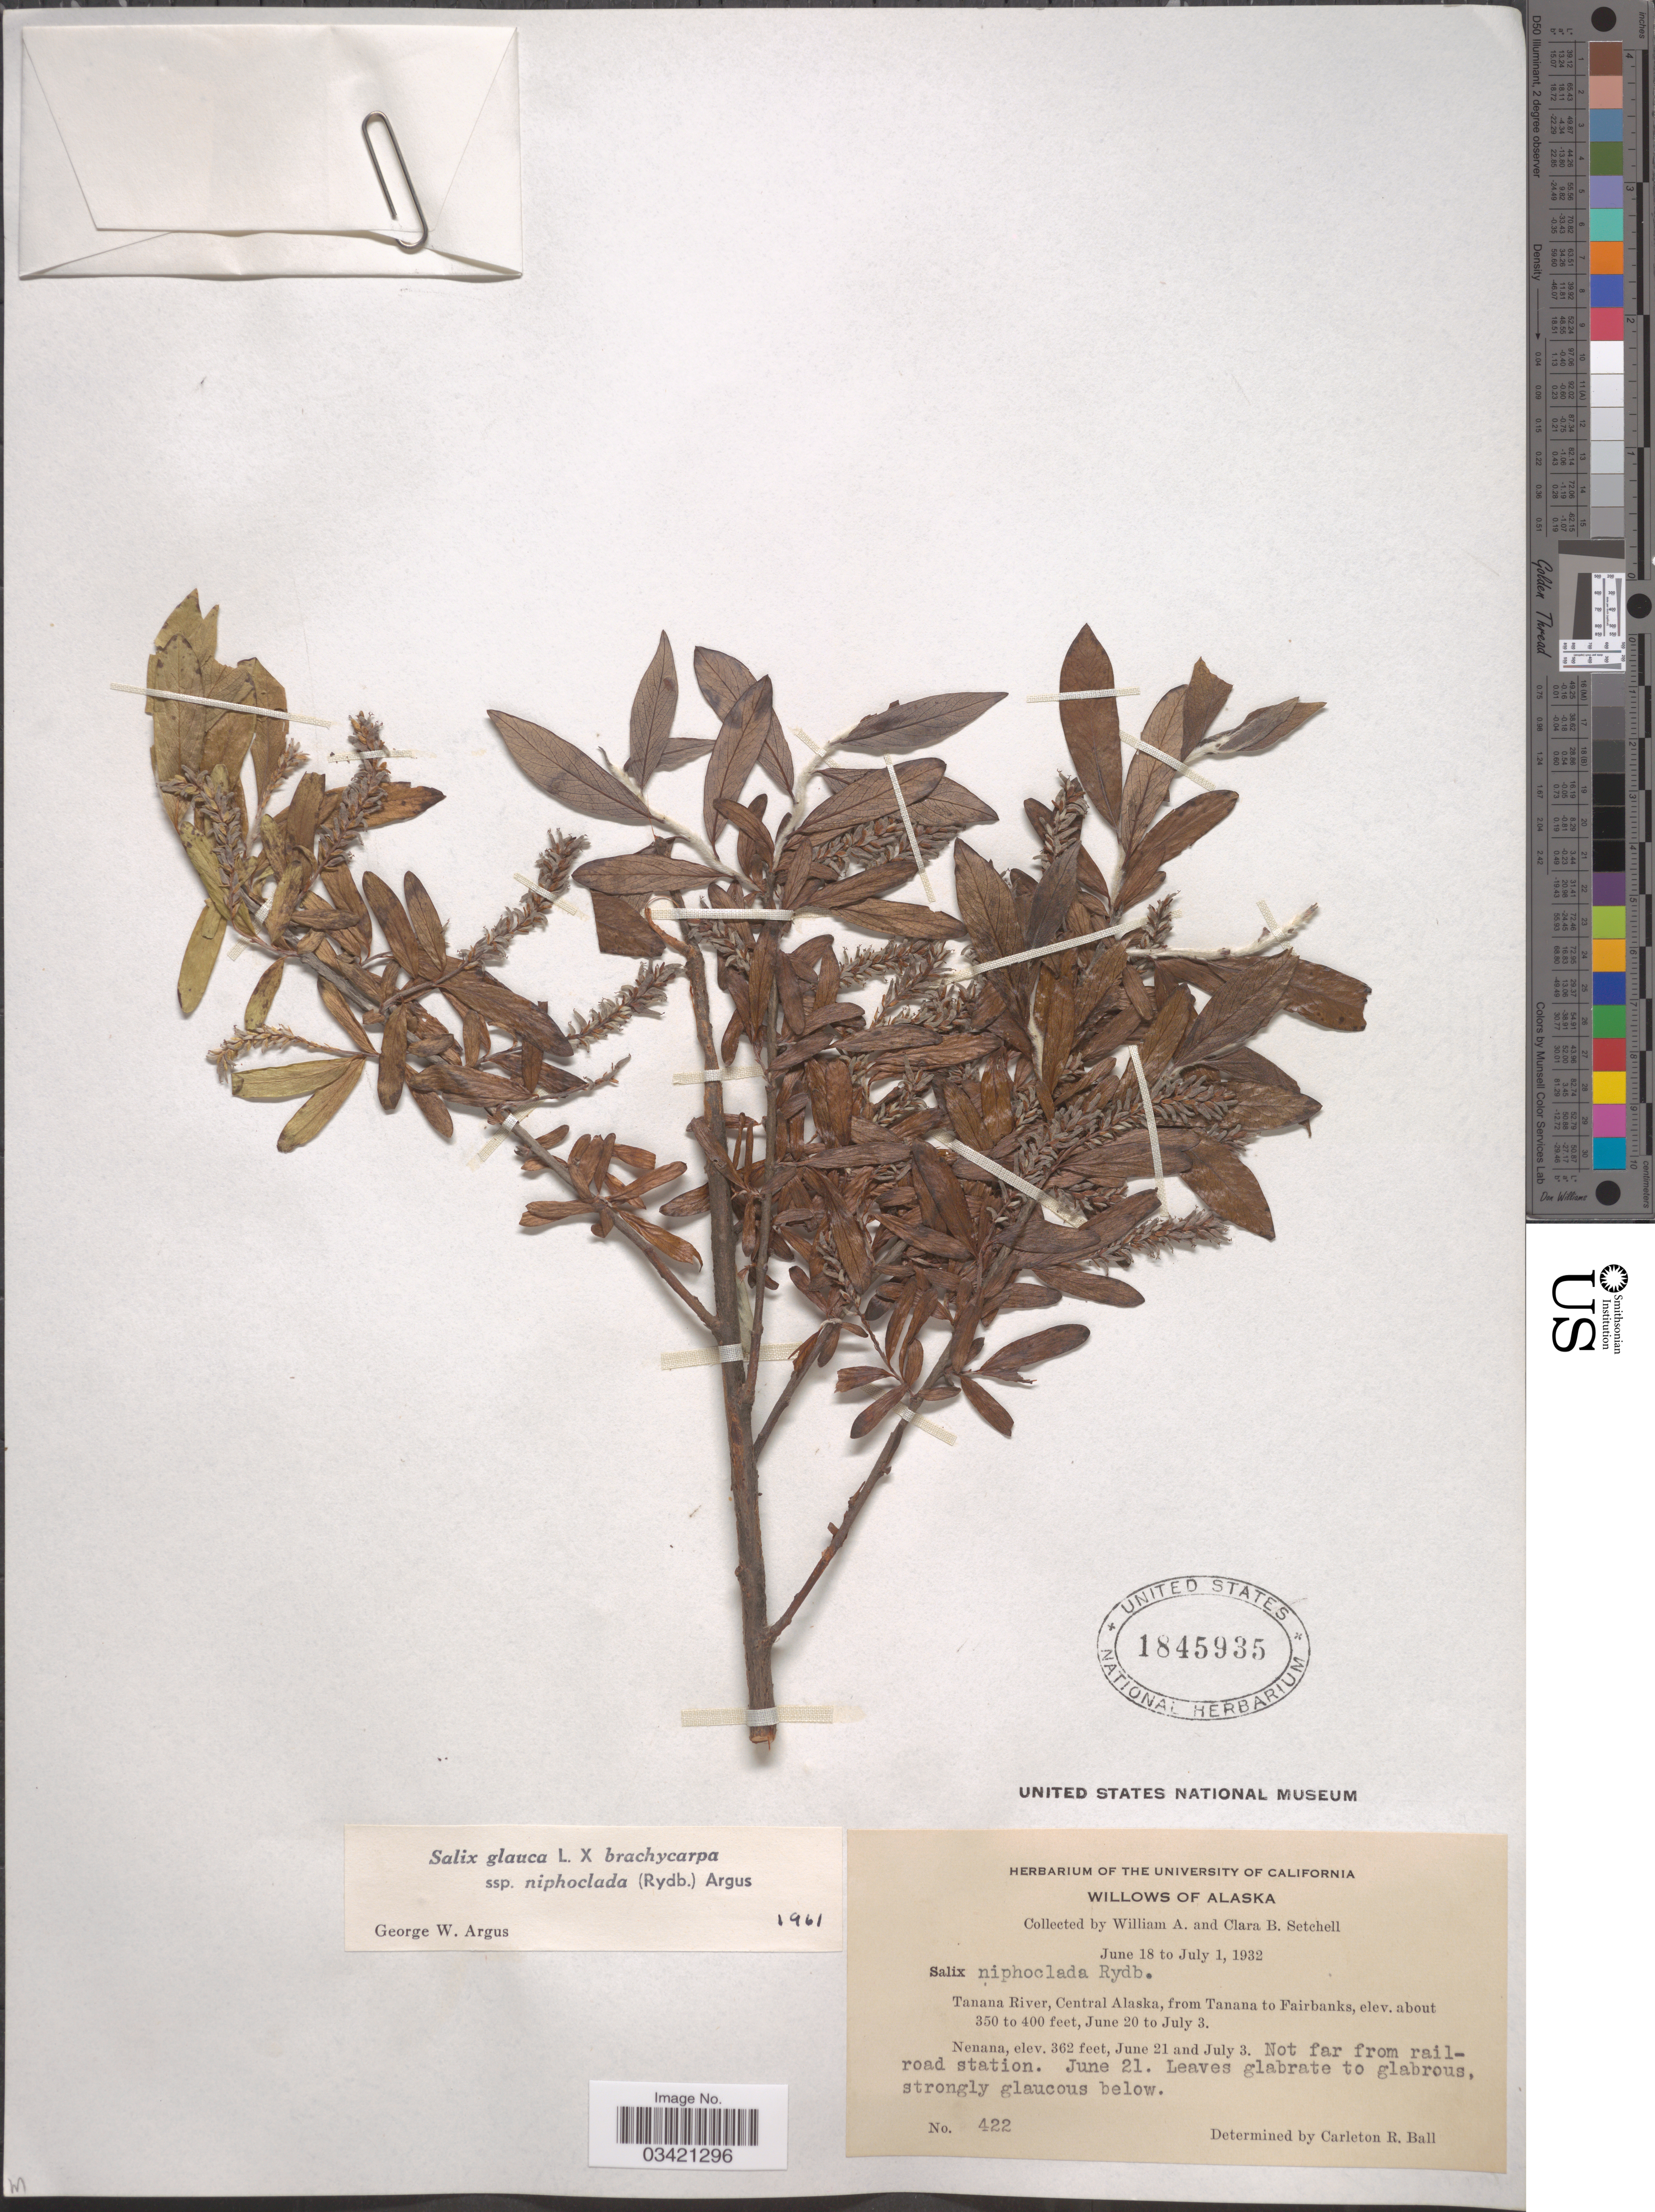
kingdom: Plantae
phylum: Tracheophyta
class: Magnoliopsida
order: Malpighiales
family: Salicaceae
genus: Salix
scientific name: Salix glauca x S. brachycarpa subsp. niphoclada (Rydb.) Argus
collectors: W. Setchell & C. B. Setchell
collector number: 422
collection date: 1932-06-21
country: United States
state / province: Alaska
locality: Tanana River, Central Alaska, from Tanana to Fairbanks. Nenana.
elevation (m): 107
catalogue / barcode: US 1845935